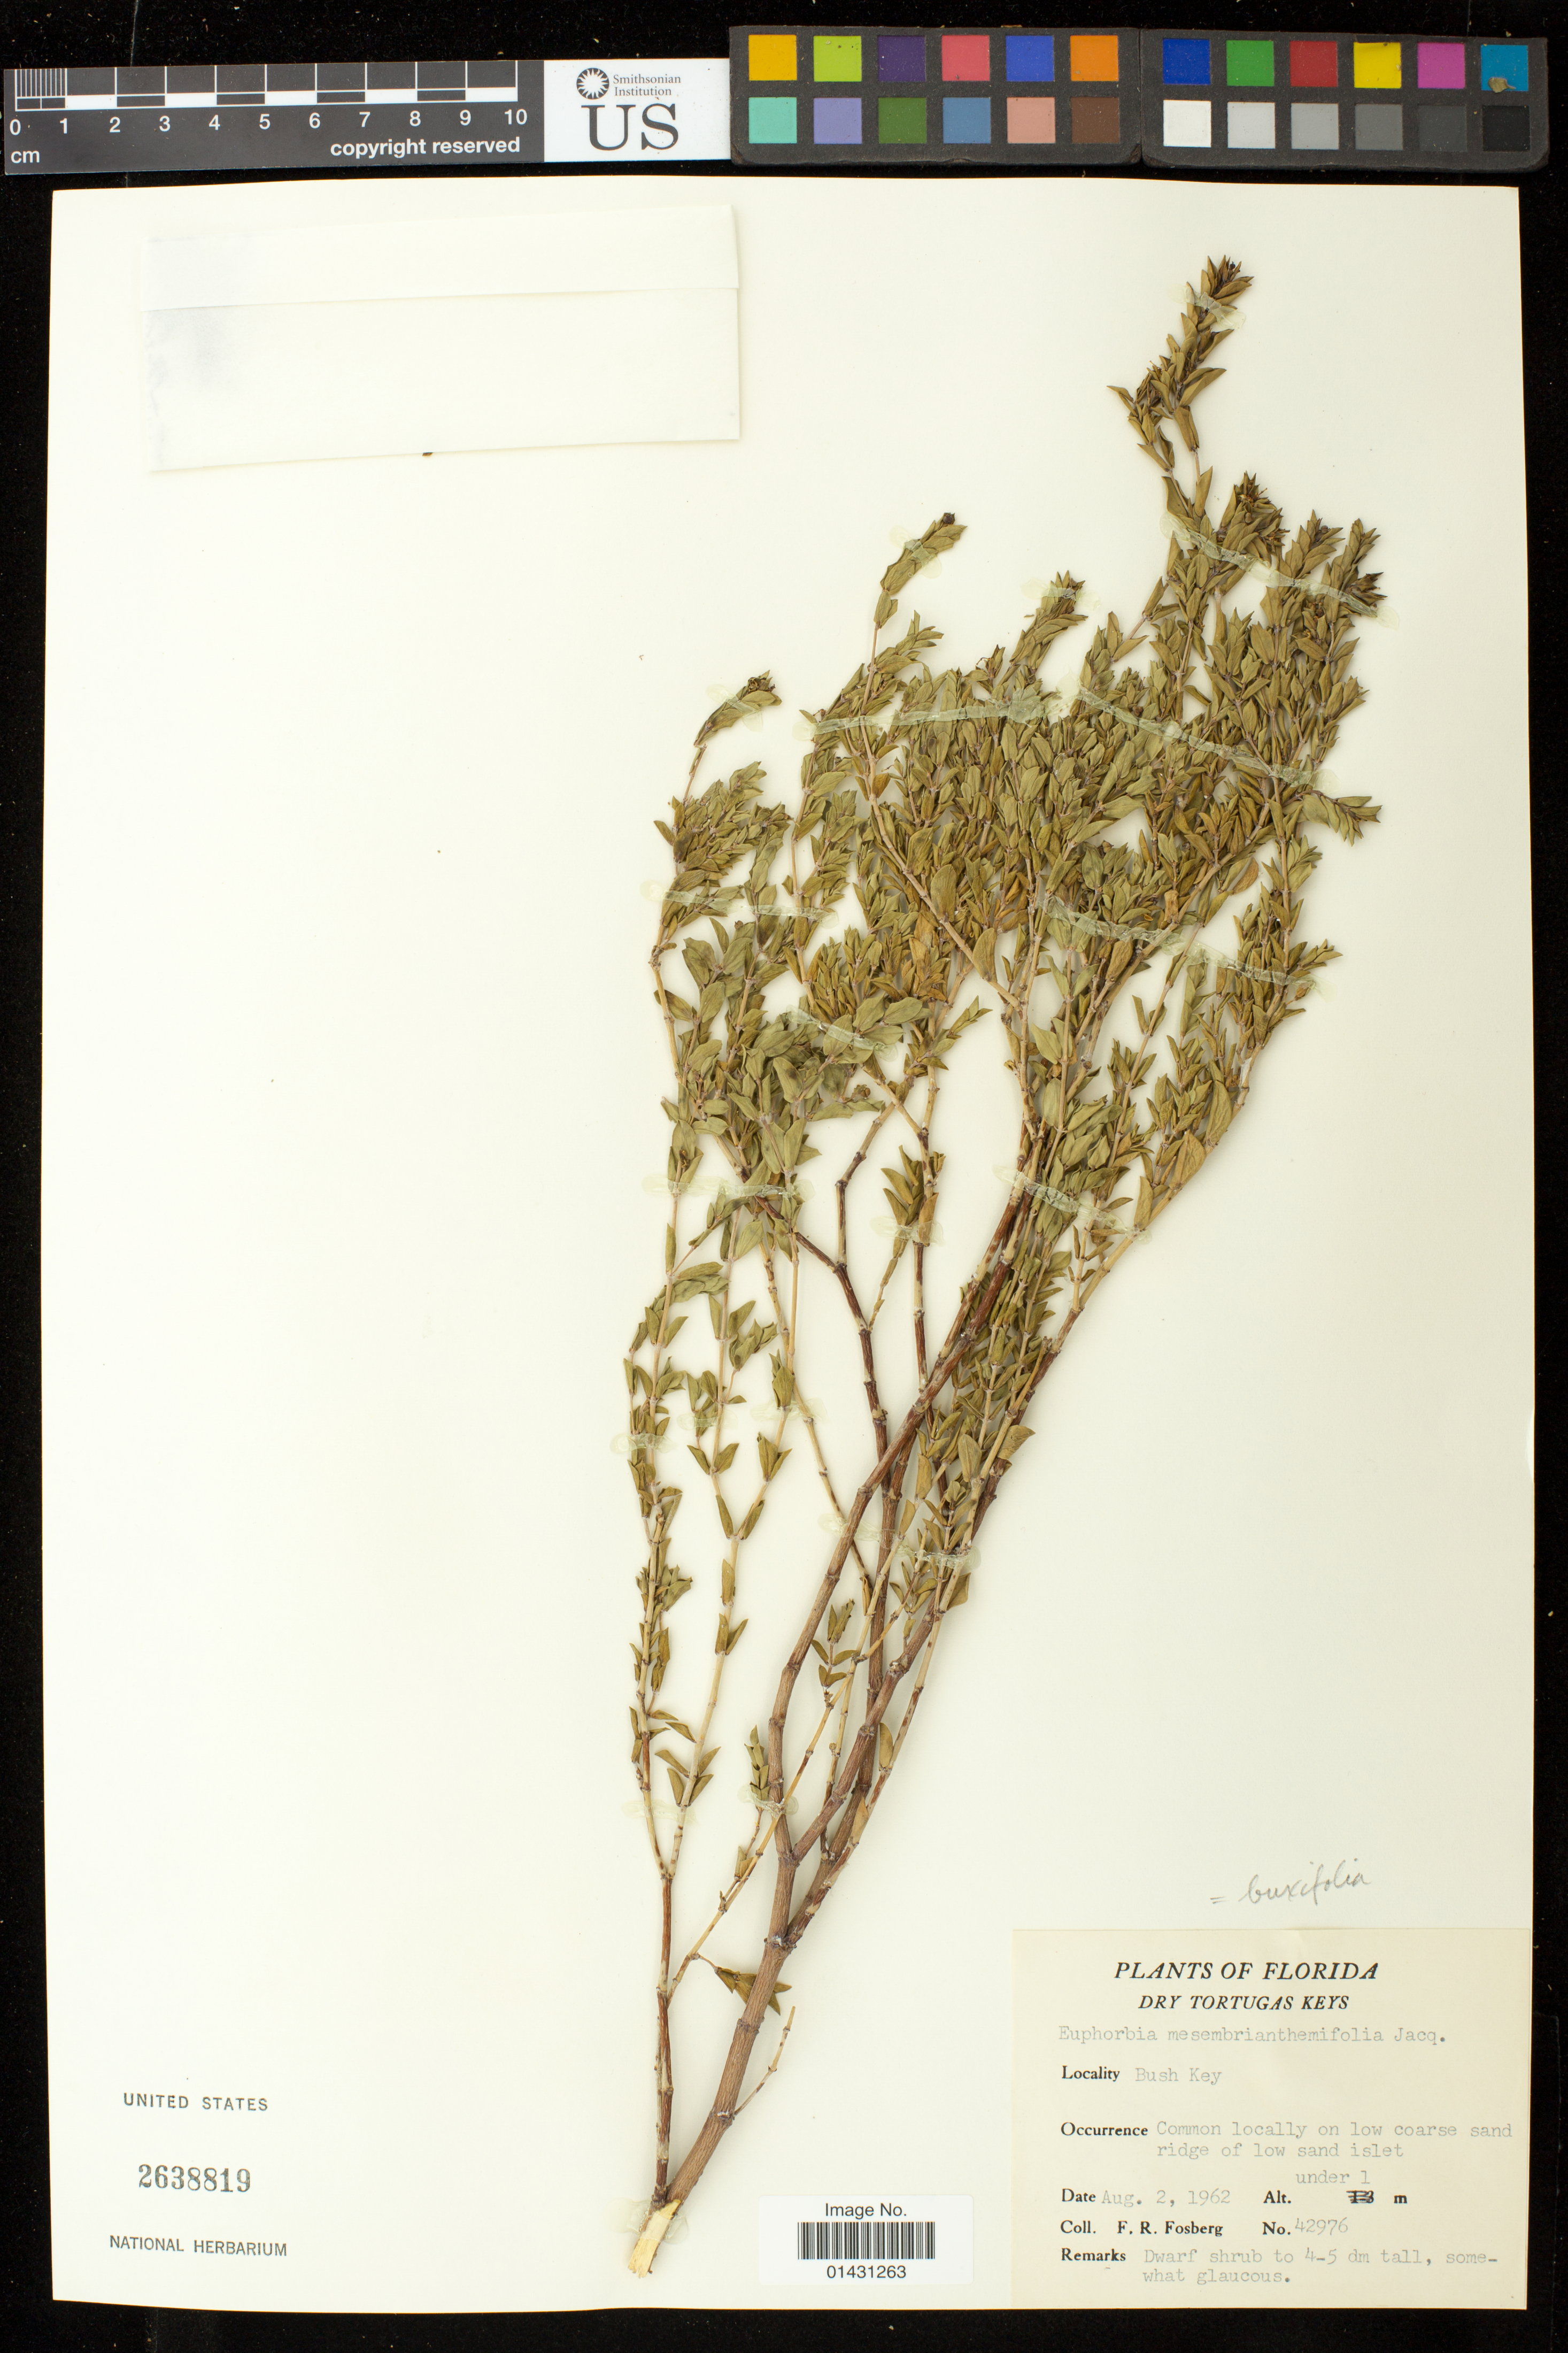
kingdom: Plantae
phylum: Tracheophyta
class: Magnoliopsida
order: Malpighiales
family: Euphorbiaceae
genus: Euphorbia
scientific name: Euphorbia mesembryanthemifolia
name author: Jacq.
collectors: F. R. Fosberg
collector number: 42976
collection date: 1962-08-02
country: United States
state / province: Florida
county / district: Monroe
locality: low sand islet Bush Key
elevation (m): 0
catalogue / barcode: US 2638819